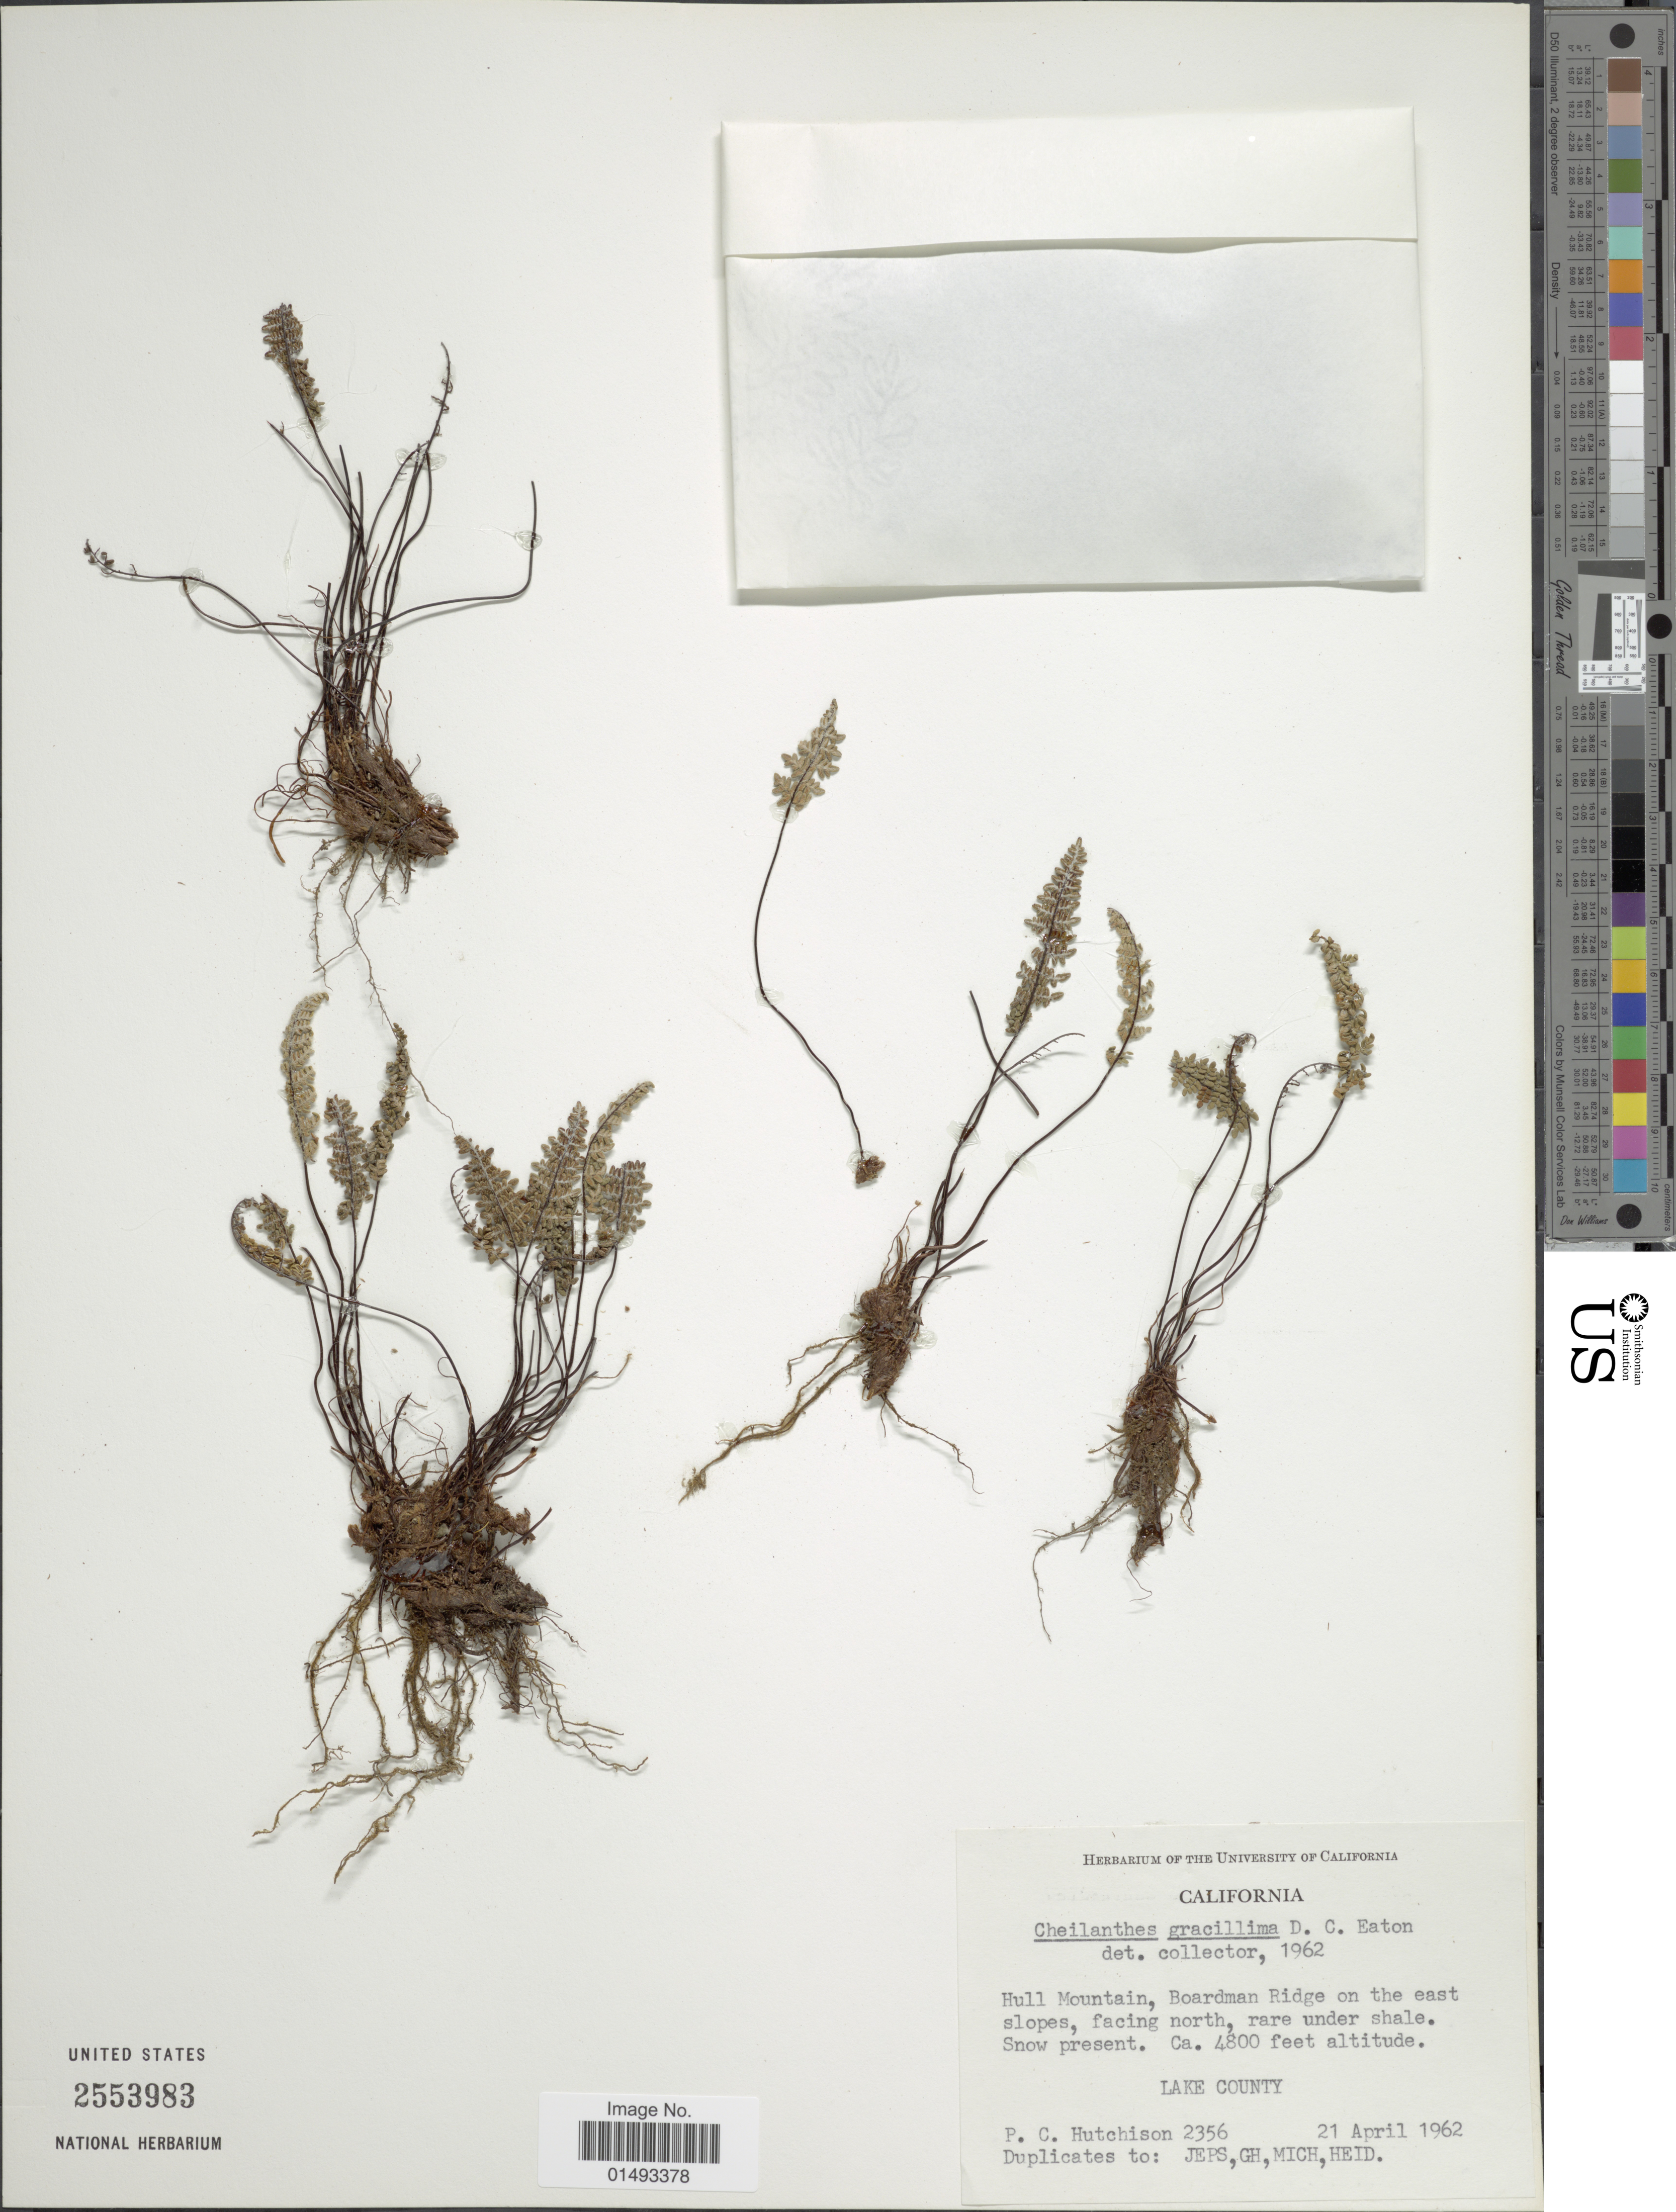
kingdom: Plantae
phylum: Tracheophyta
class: Polypodiopsida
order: Polypodiales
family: Pteridaceae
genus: Myriopteris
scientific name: Myriopteris gracillima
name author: (D.C. Eaton) J. Sm.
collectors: P. C. Hutchison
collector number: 2356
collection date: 1962-04-21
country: United States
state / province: California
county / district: Lake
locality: Hull Mountain, Boardman Ridge on the east slopes, facing north, rare under shale. Snow present, Lake County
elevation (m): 1463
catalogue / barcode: US 2553983